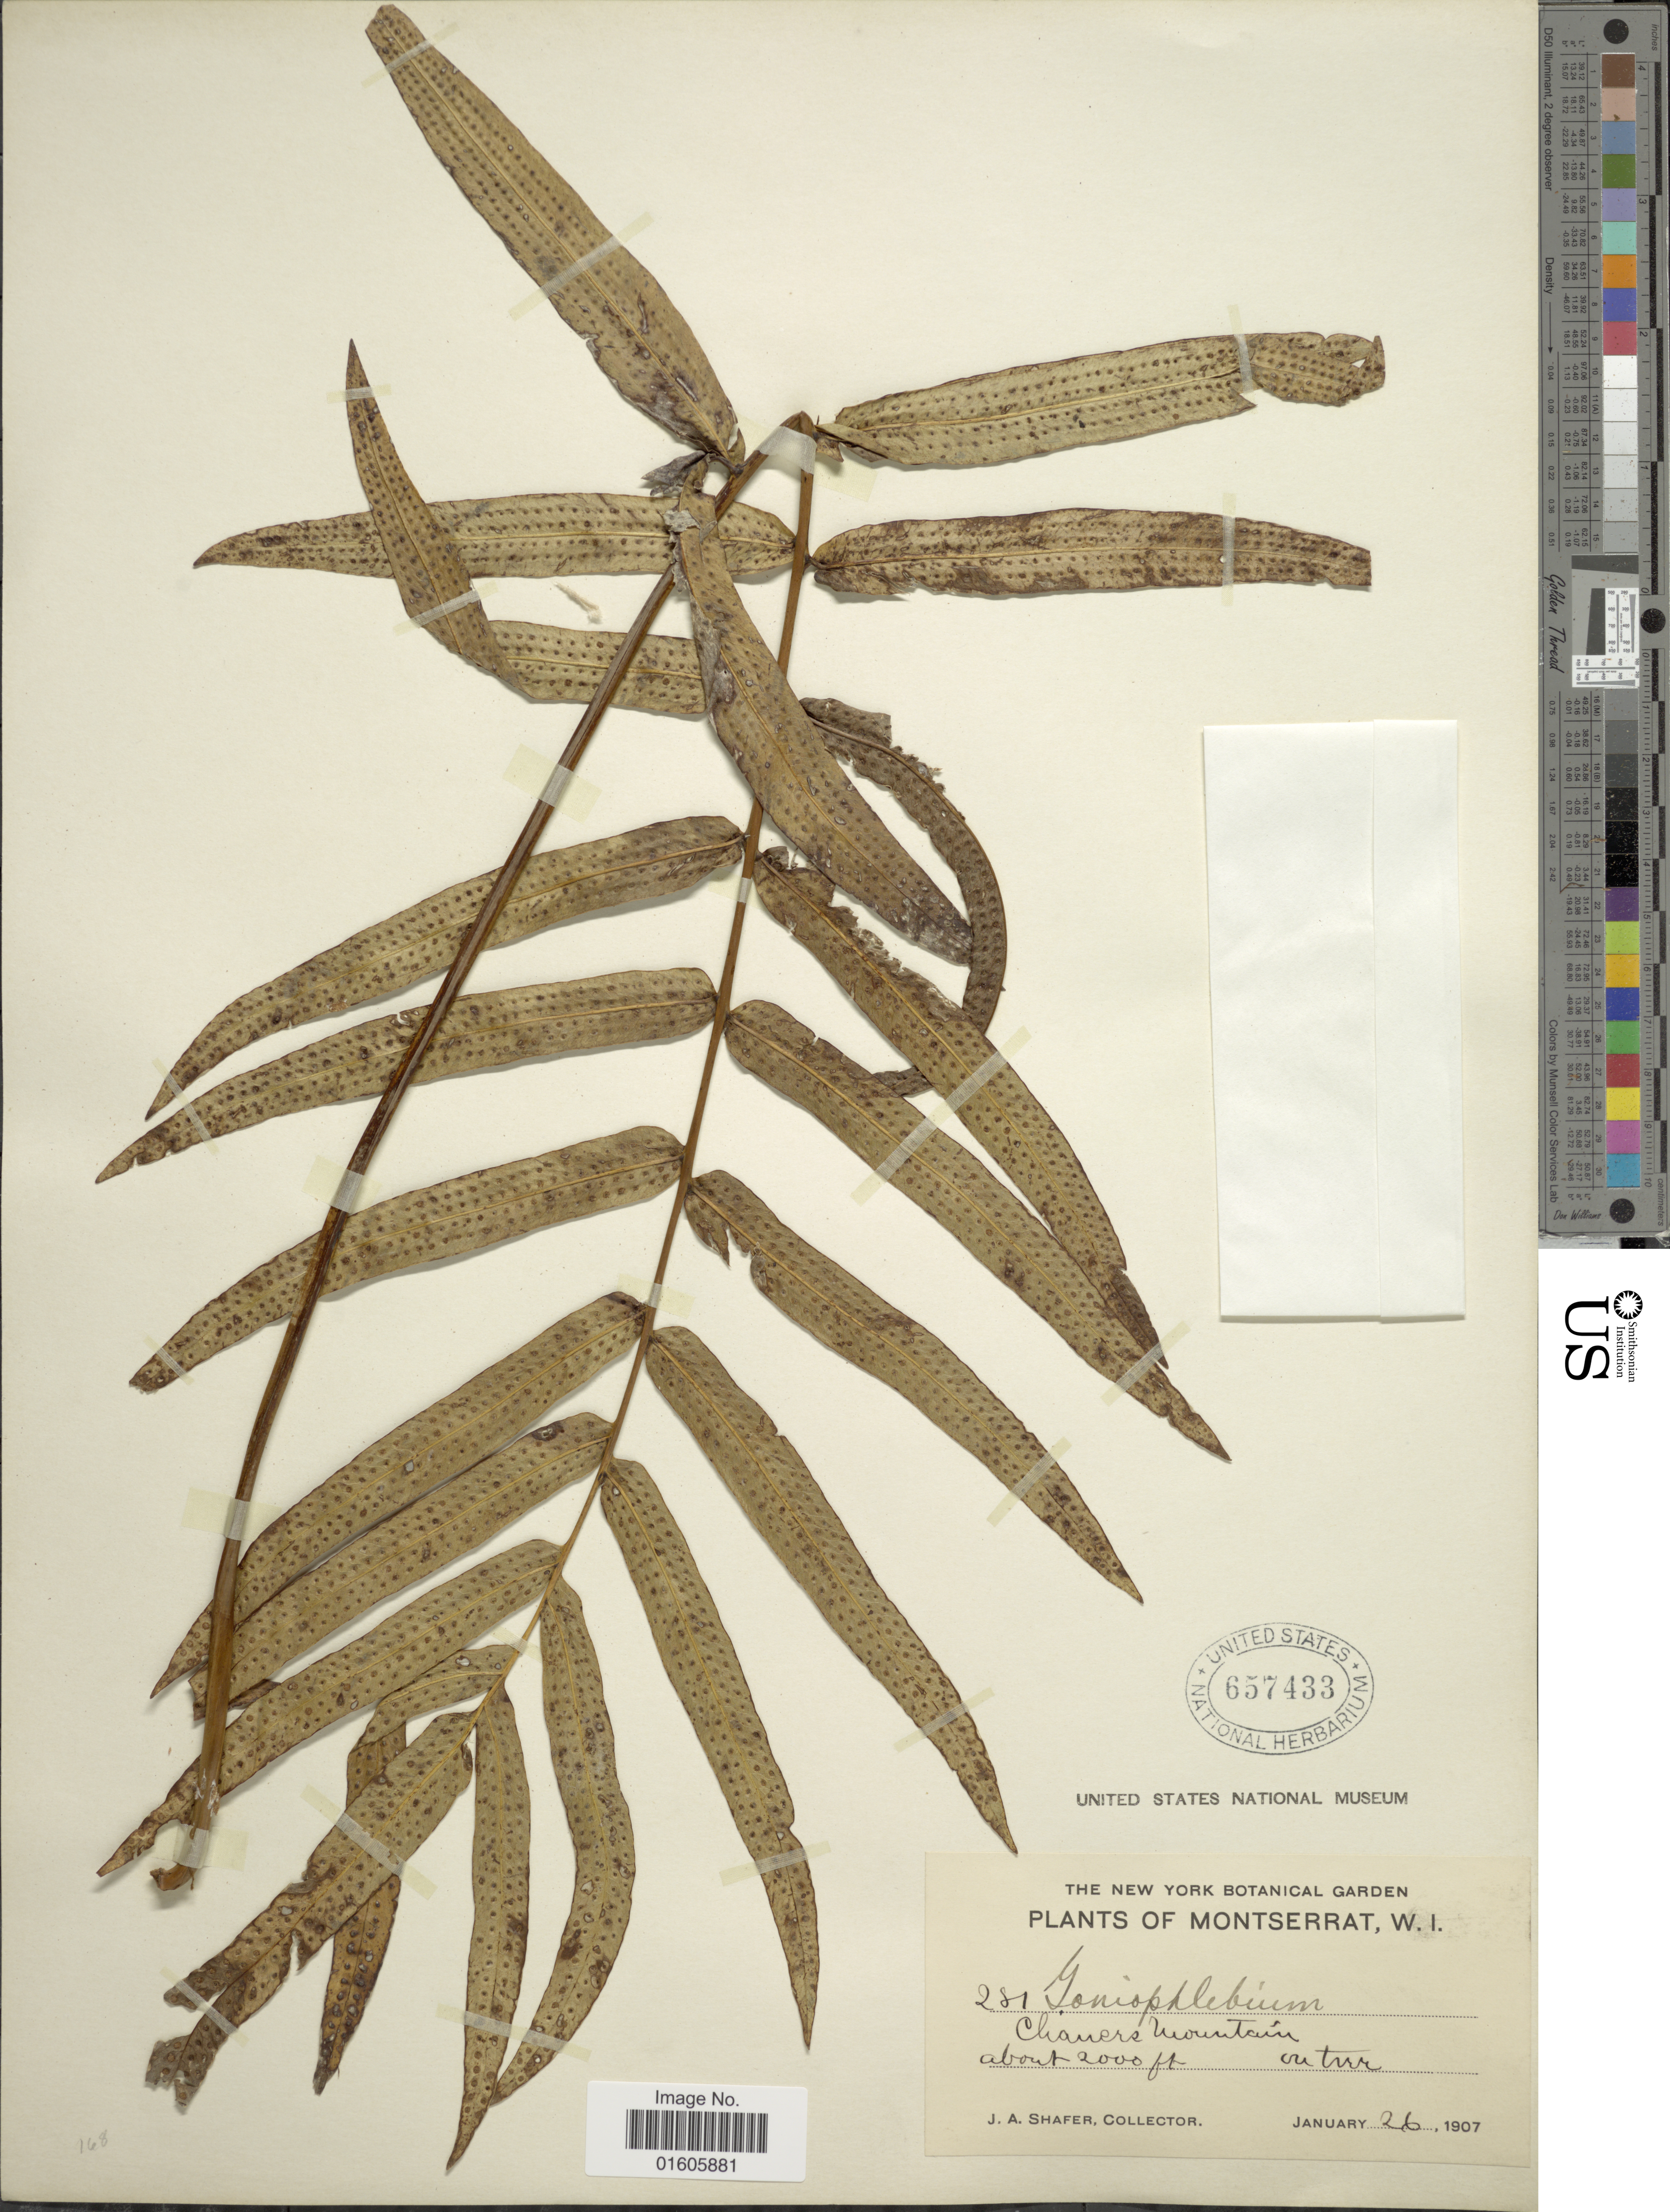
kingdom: Plantae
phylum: Tracheophyta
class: Polypodiopsida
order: Polypodiales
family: Polypodiaceae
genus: Serpocaulon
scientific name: Serpocaulon triseriale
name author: (Sw.) A.R. Sm.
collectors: J. A. Shafer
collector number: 281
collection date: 1907-01-26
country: Montserrat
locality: Montserrat, W.I. Chaners mountain.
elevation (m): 610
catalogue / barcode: US 657433